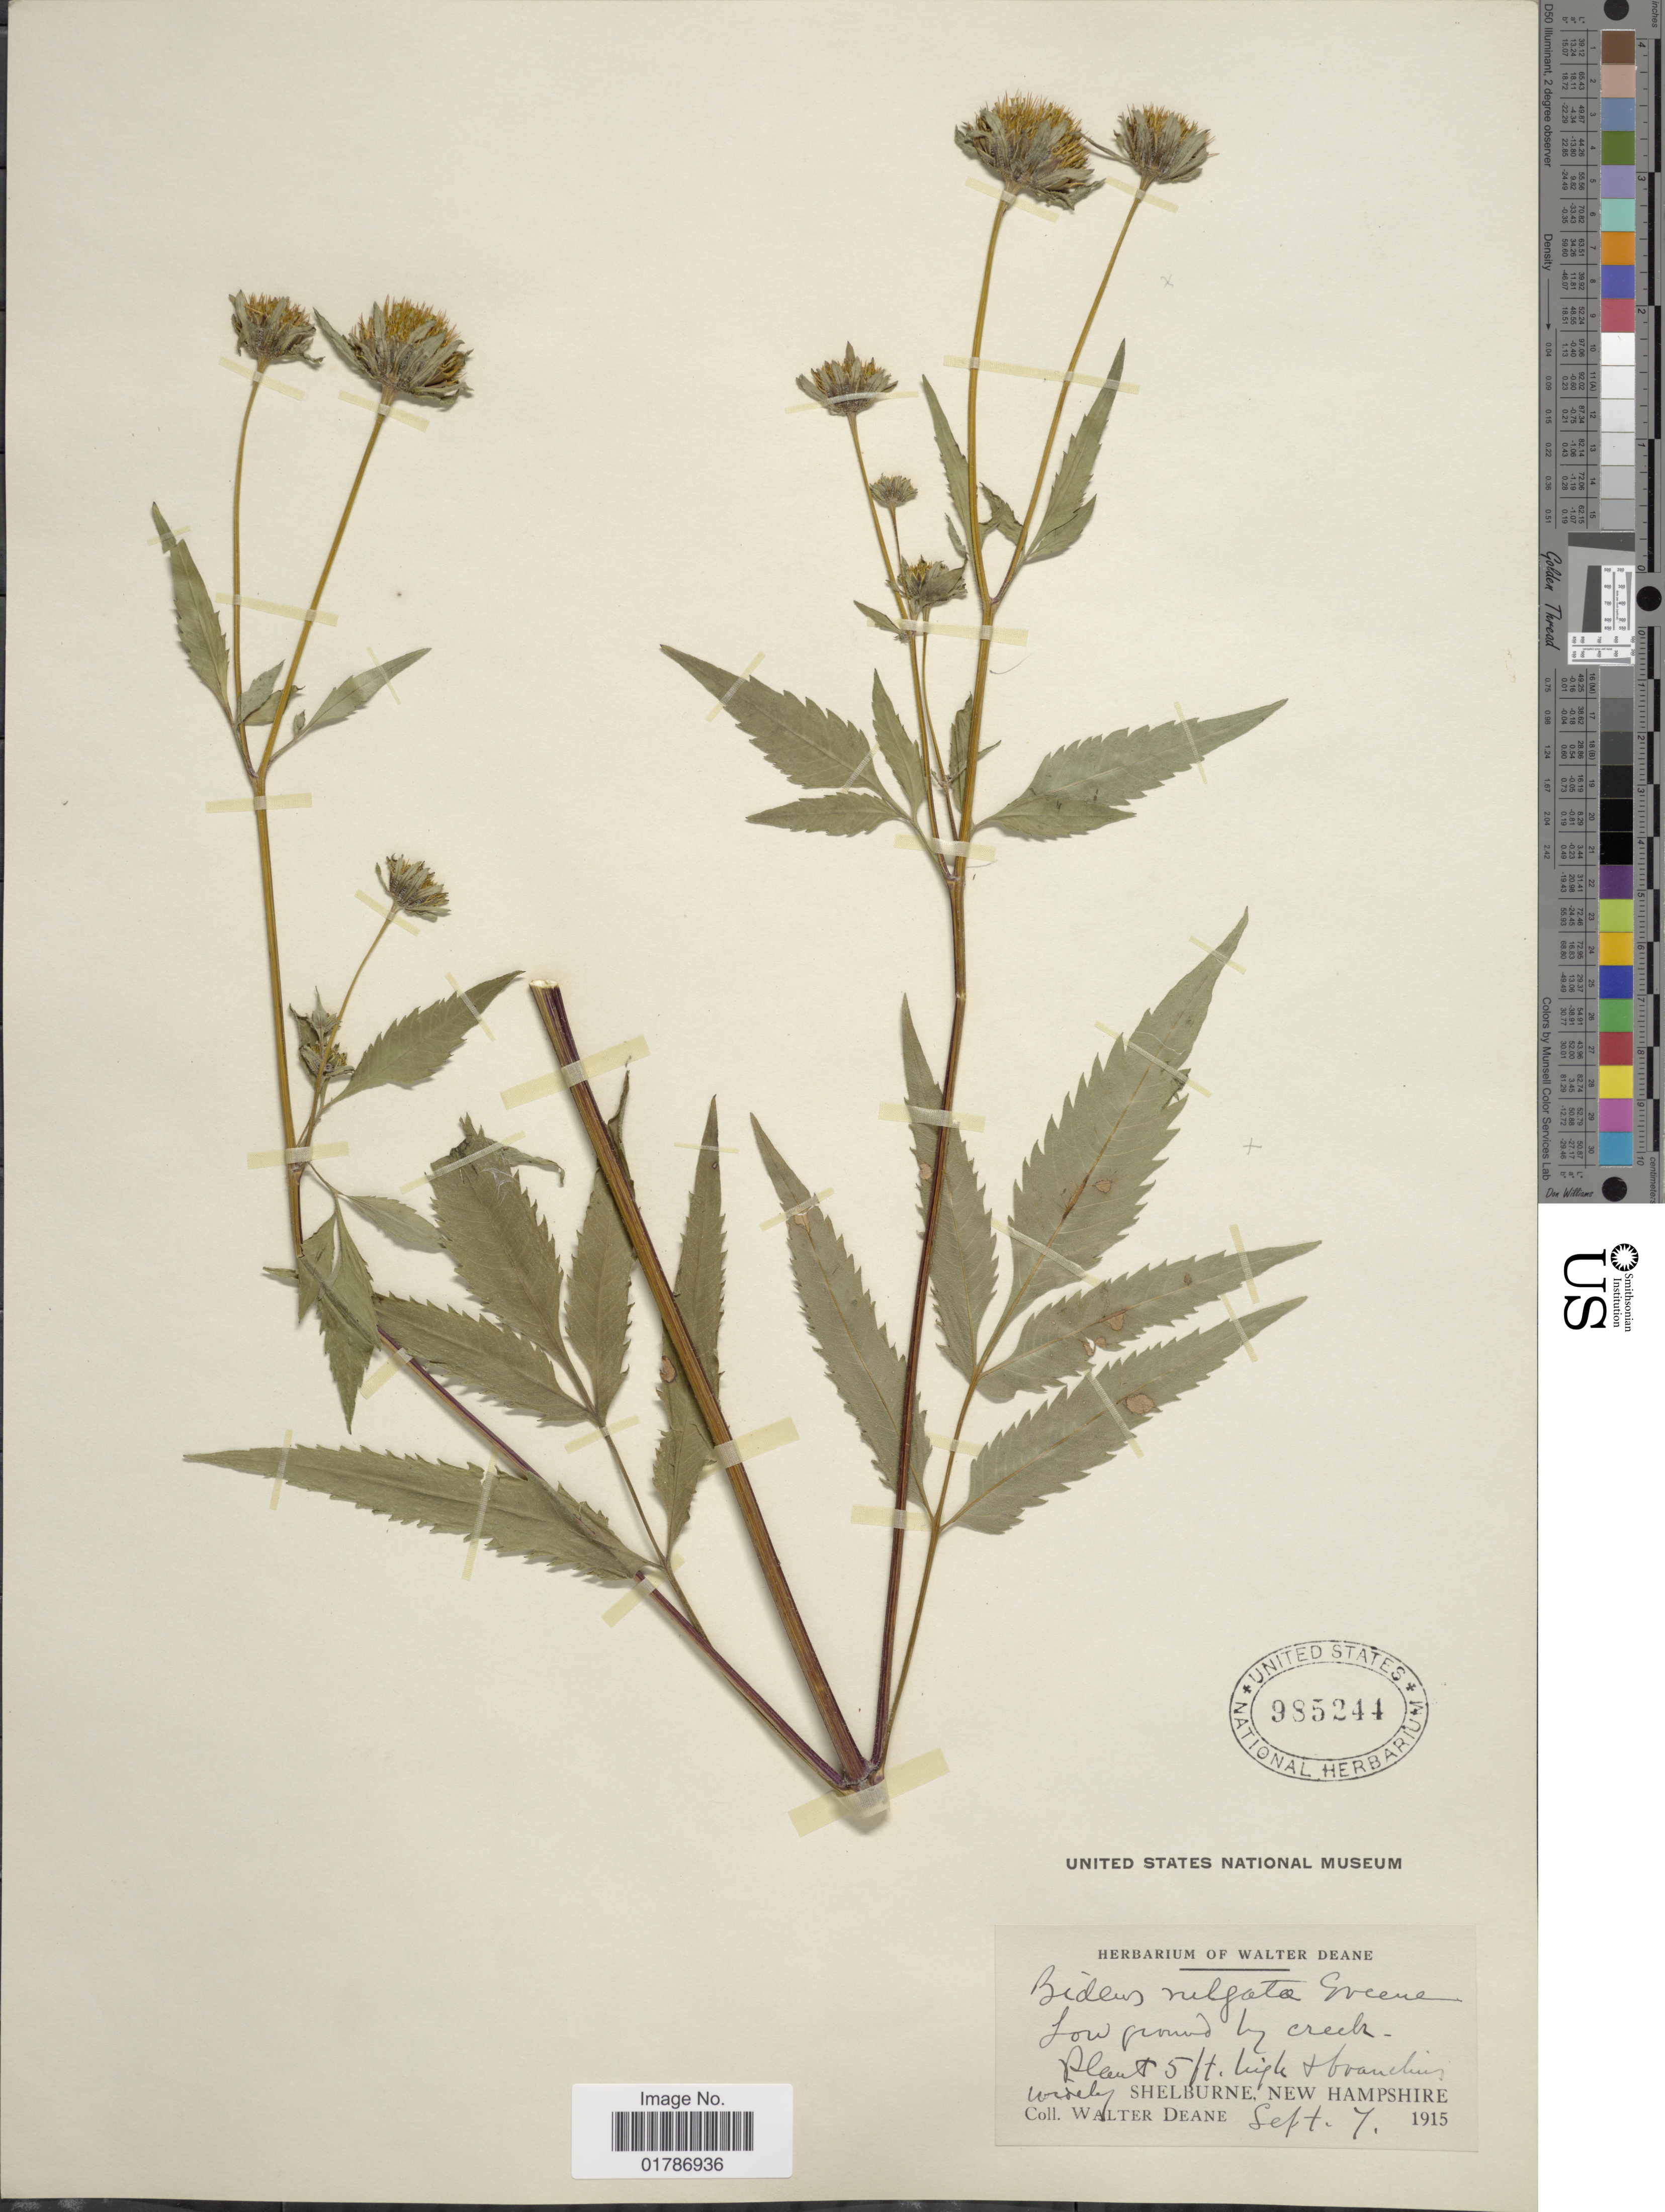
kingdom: Plantae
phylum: Tracheophyta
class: Magnoliopsida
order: Asterales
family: Asteraceae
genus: Bidens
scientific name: Bidens vulgata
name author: Greene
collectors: W. Deane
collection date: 1915-09-07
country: United States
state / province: New Hampshire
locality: Low ground by creek, Shelburne, New Hampshire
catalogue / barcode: US 985244